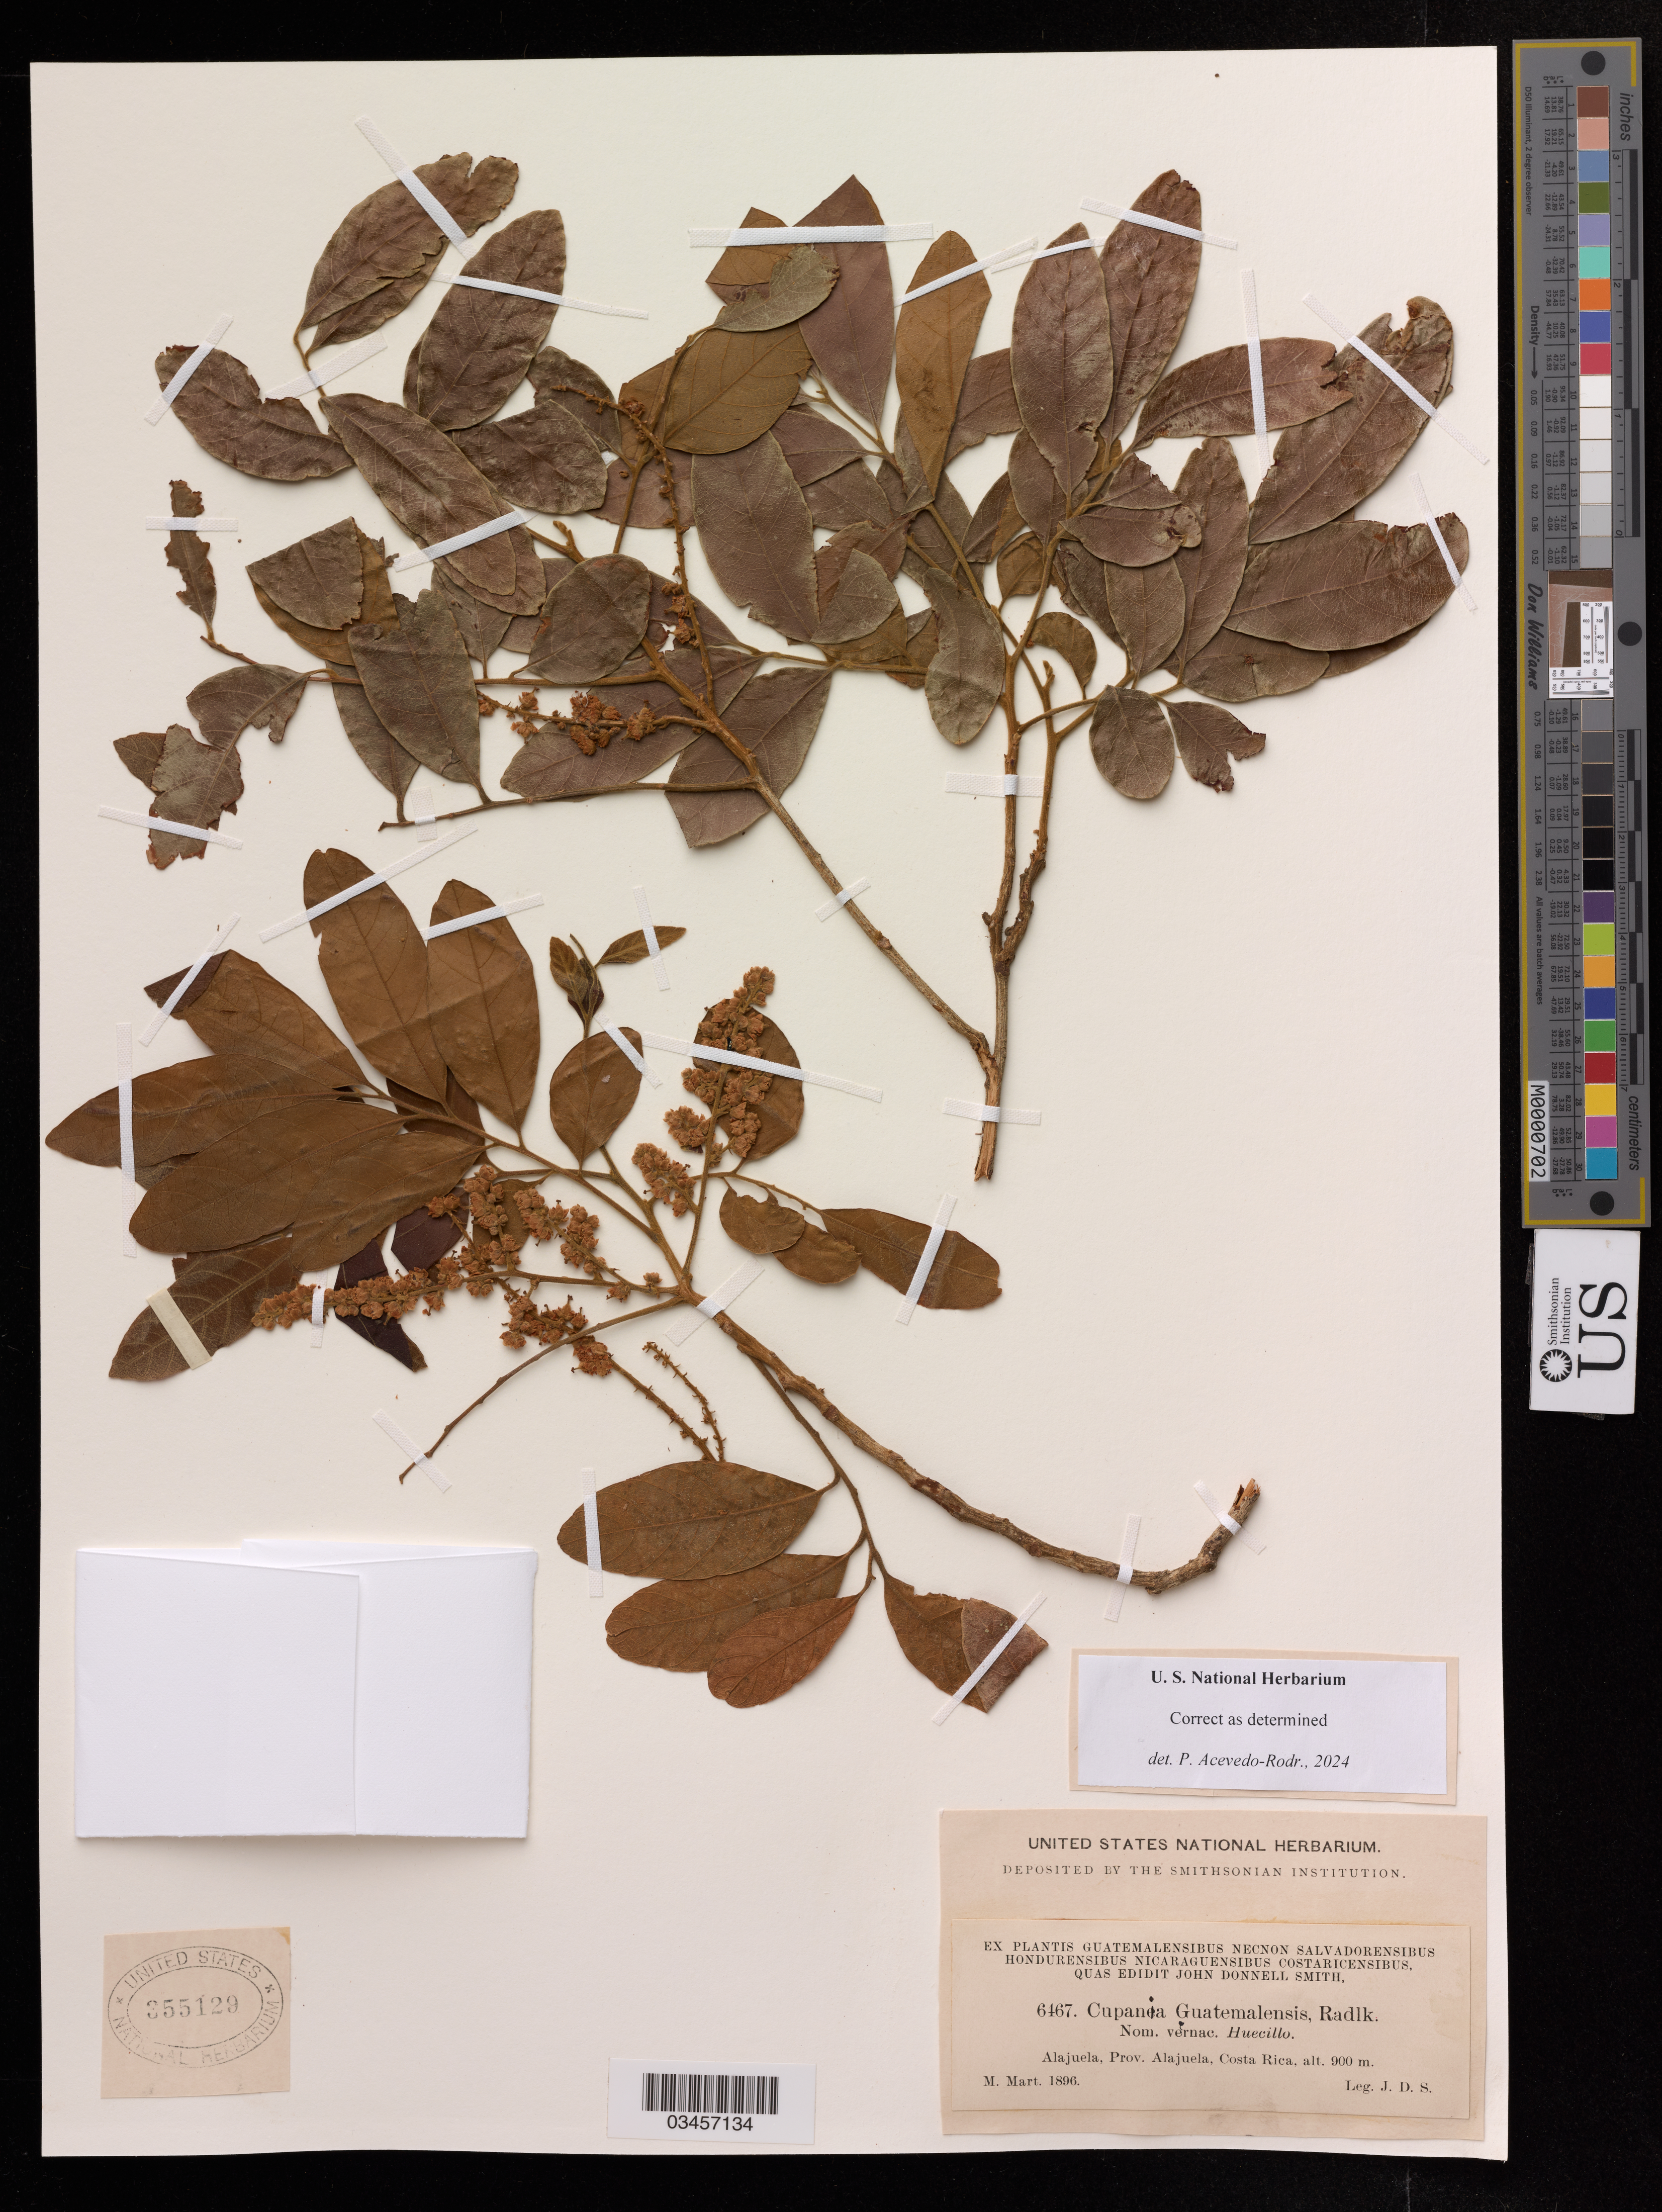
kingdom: Plantae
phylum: Tracheophyta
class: Magnoliopsida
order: Sapindales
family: Sapindaceae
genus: Cupania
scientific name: Cupania guatemalensis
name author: (Turcz.) Radlk.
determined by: Acevedo-Rodriguez, P., (US), Smithsonian Institution - National Museum of Natural History (UNITED STATES)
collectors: J. Smith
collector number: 6467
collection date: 1896-03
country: Costa Rica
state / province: Alajuela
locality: Alajuela.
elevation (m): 900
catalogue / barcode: US 355129